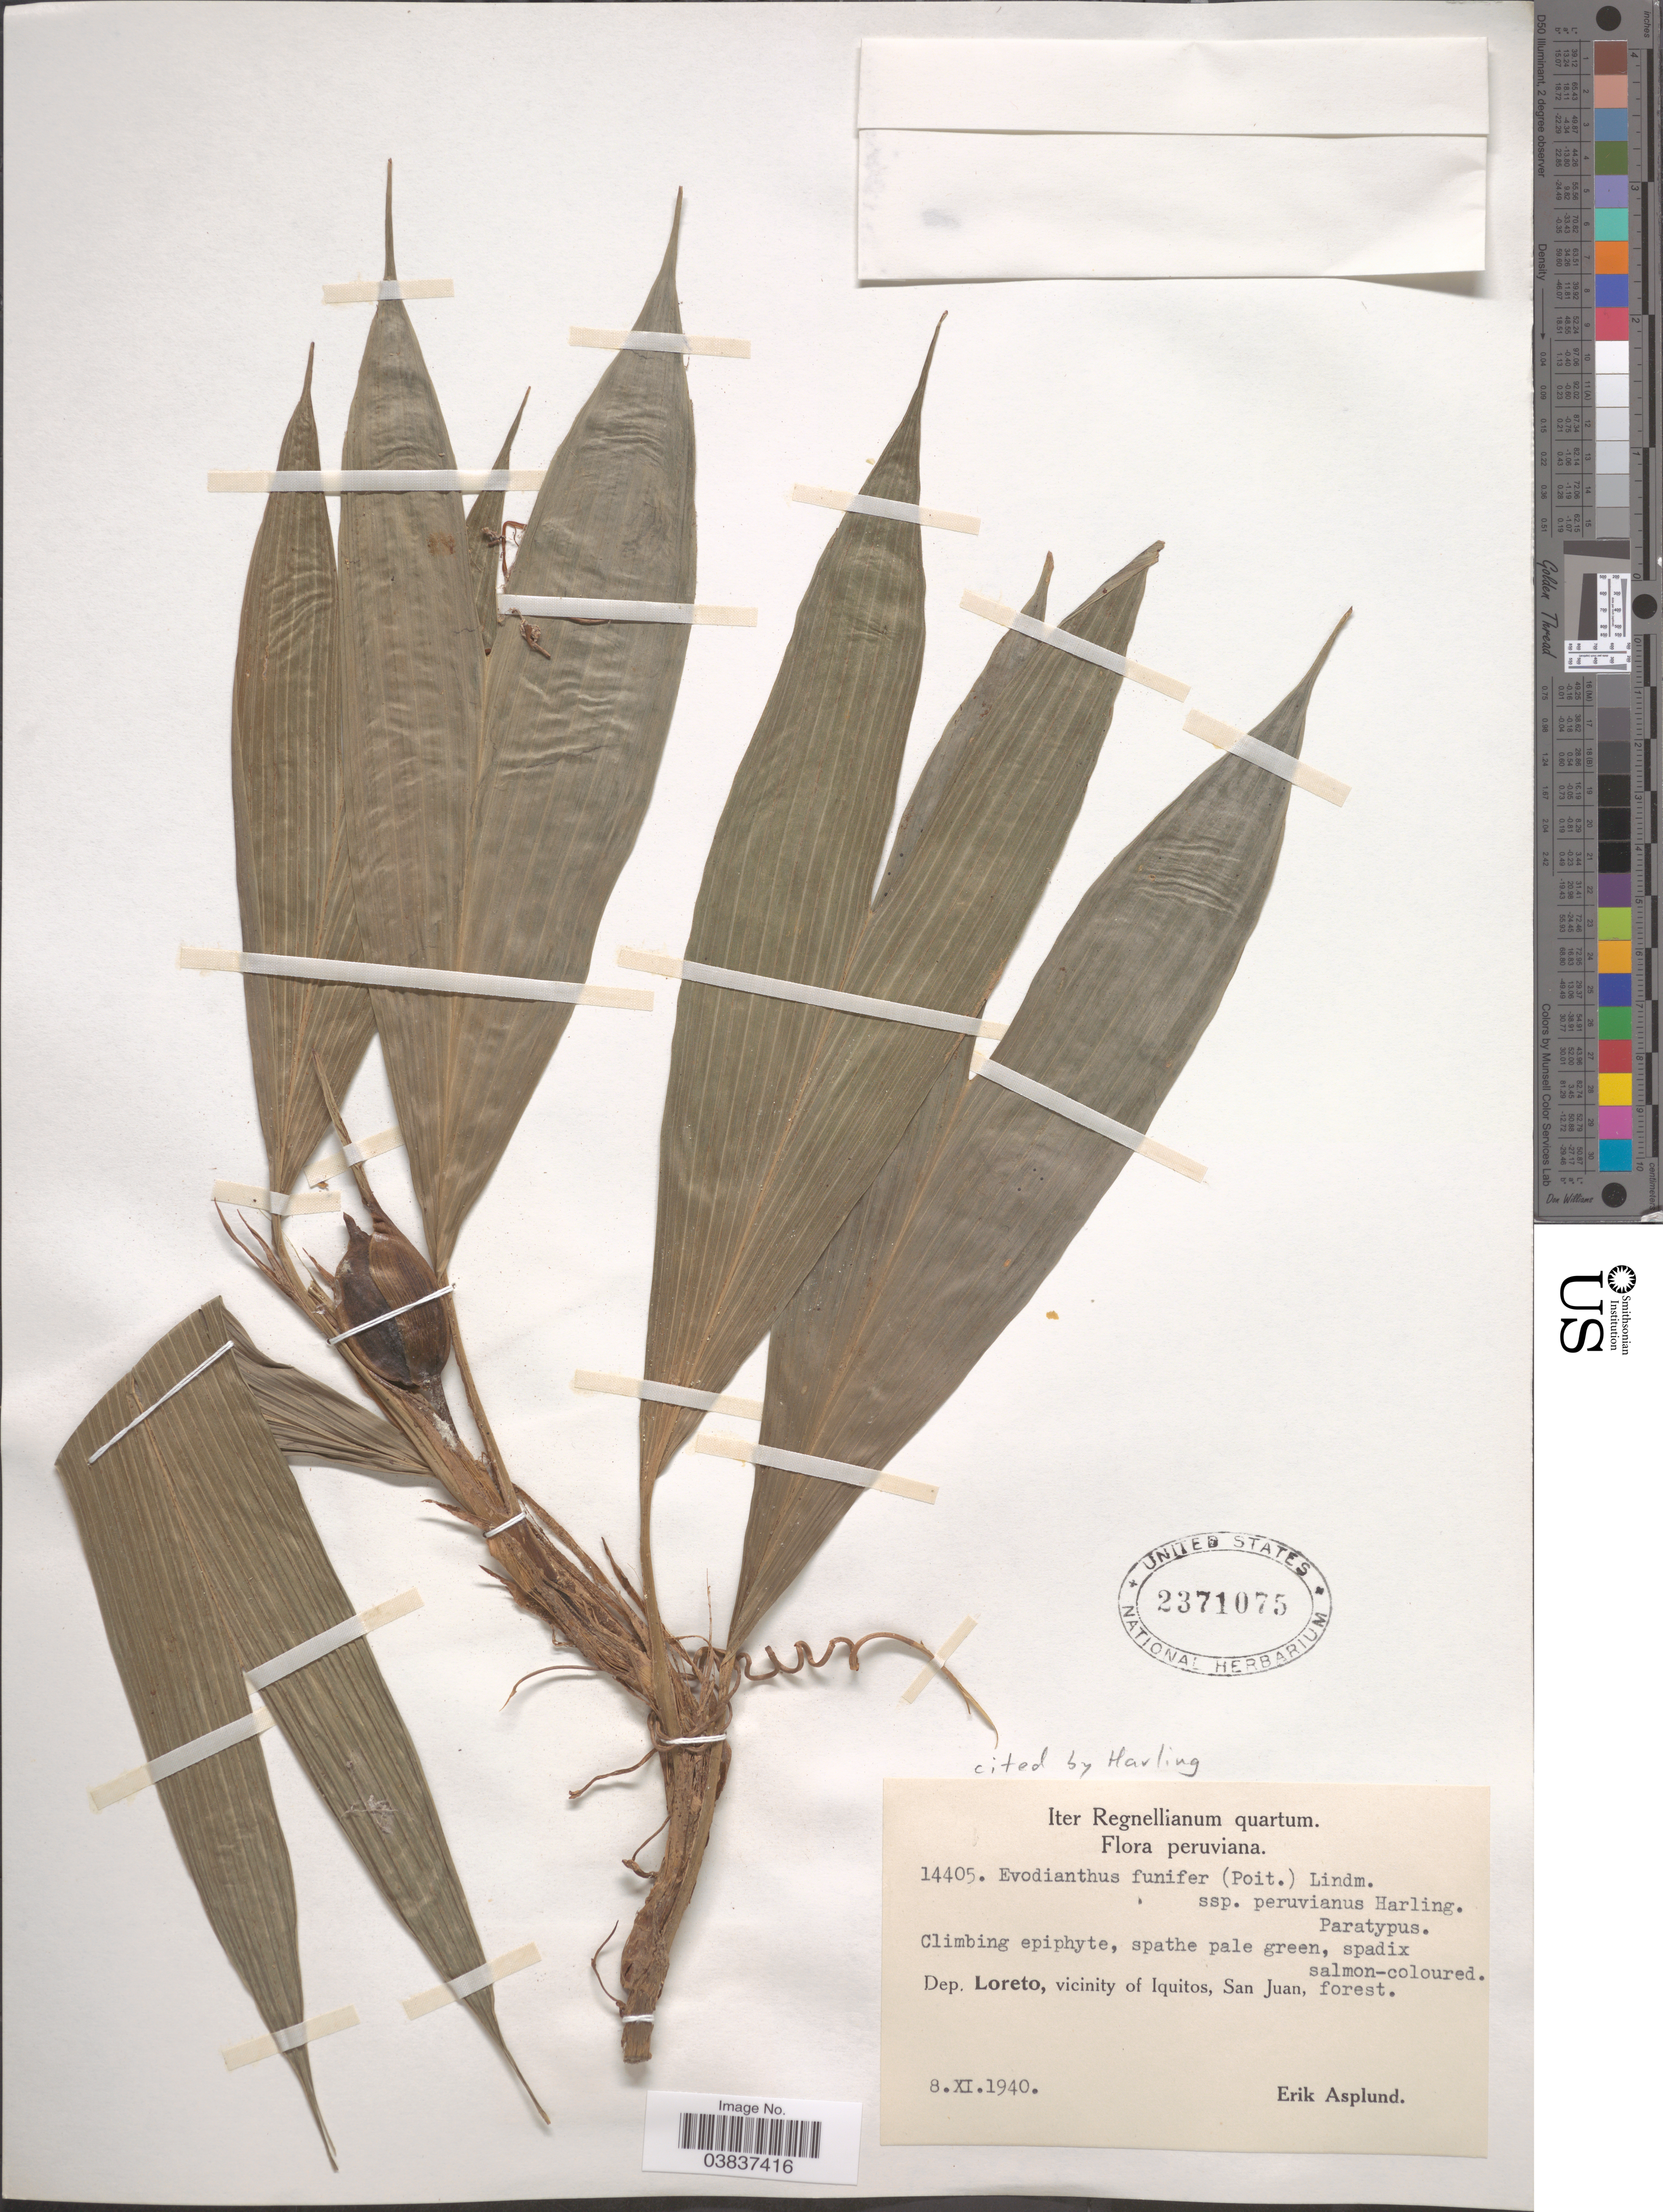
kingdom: Plantae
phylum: Tracheophyta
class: Liliopsida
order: Pandanales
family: Cyclanthaceae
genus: Evodianthus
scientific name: Evodianthus funifer subsp. peruvianus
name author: Harling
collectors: E. Asplund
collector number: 14405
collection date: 1940-11-08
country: Peru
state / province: Loreto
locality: Iter Regnellianum quartum. Dep. Loreto, vicinity of Iquitos, San Juan.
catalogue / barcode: US 2371075